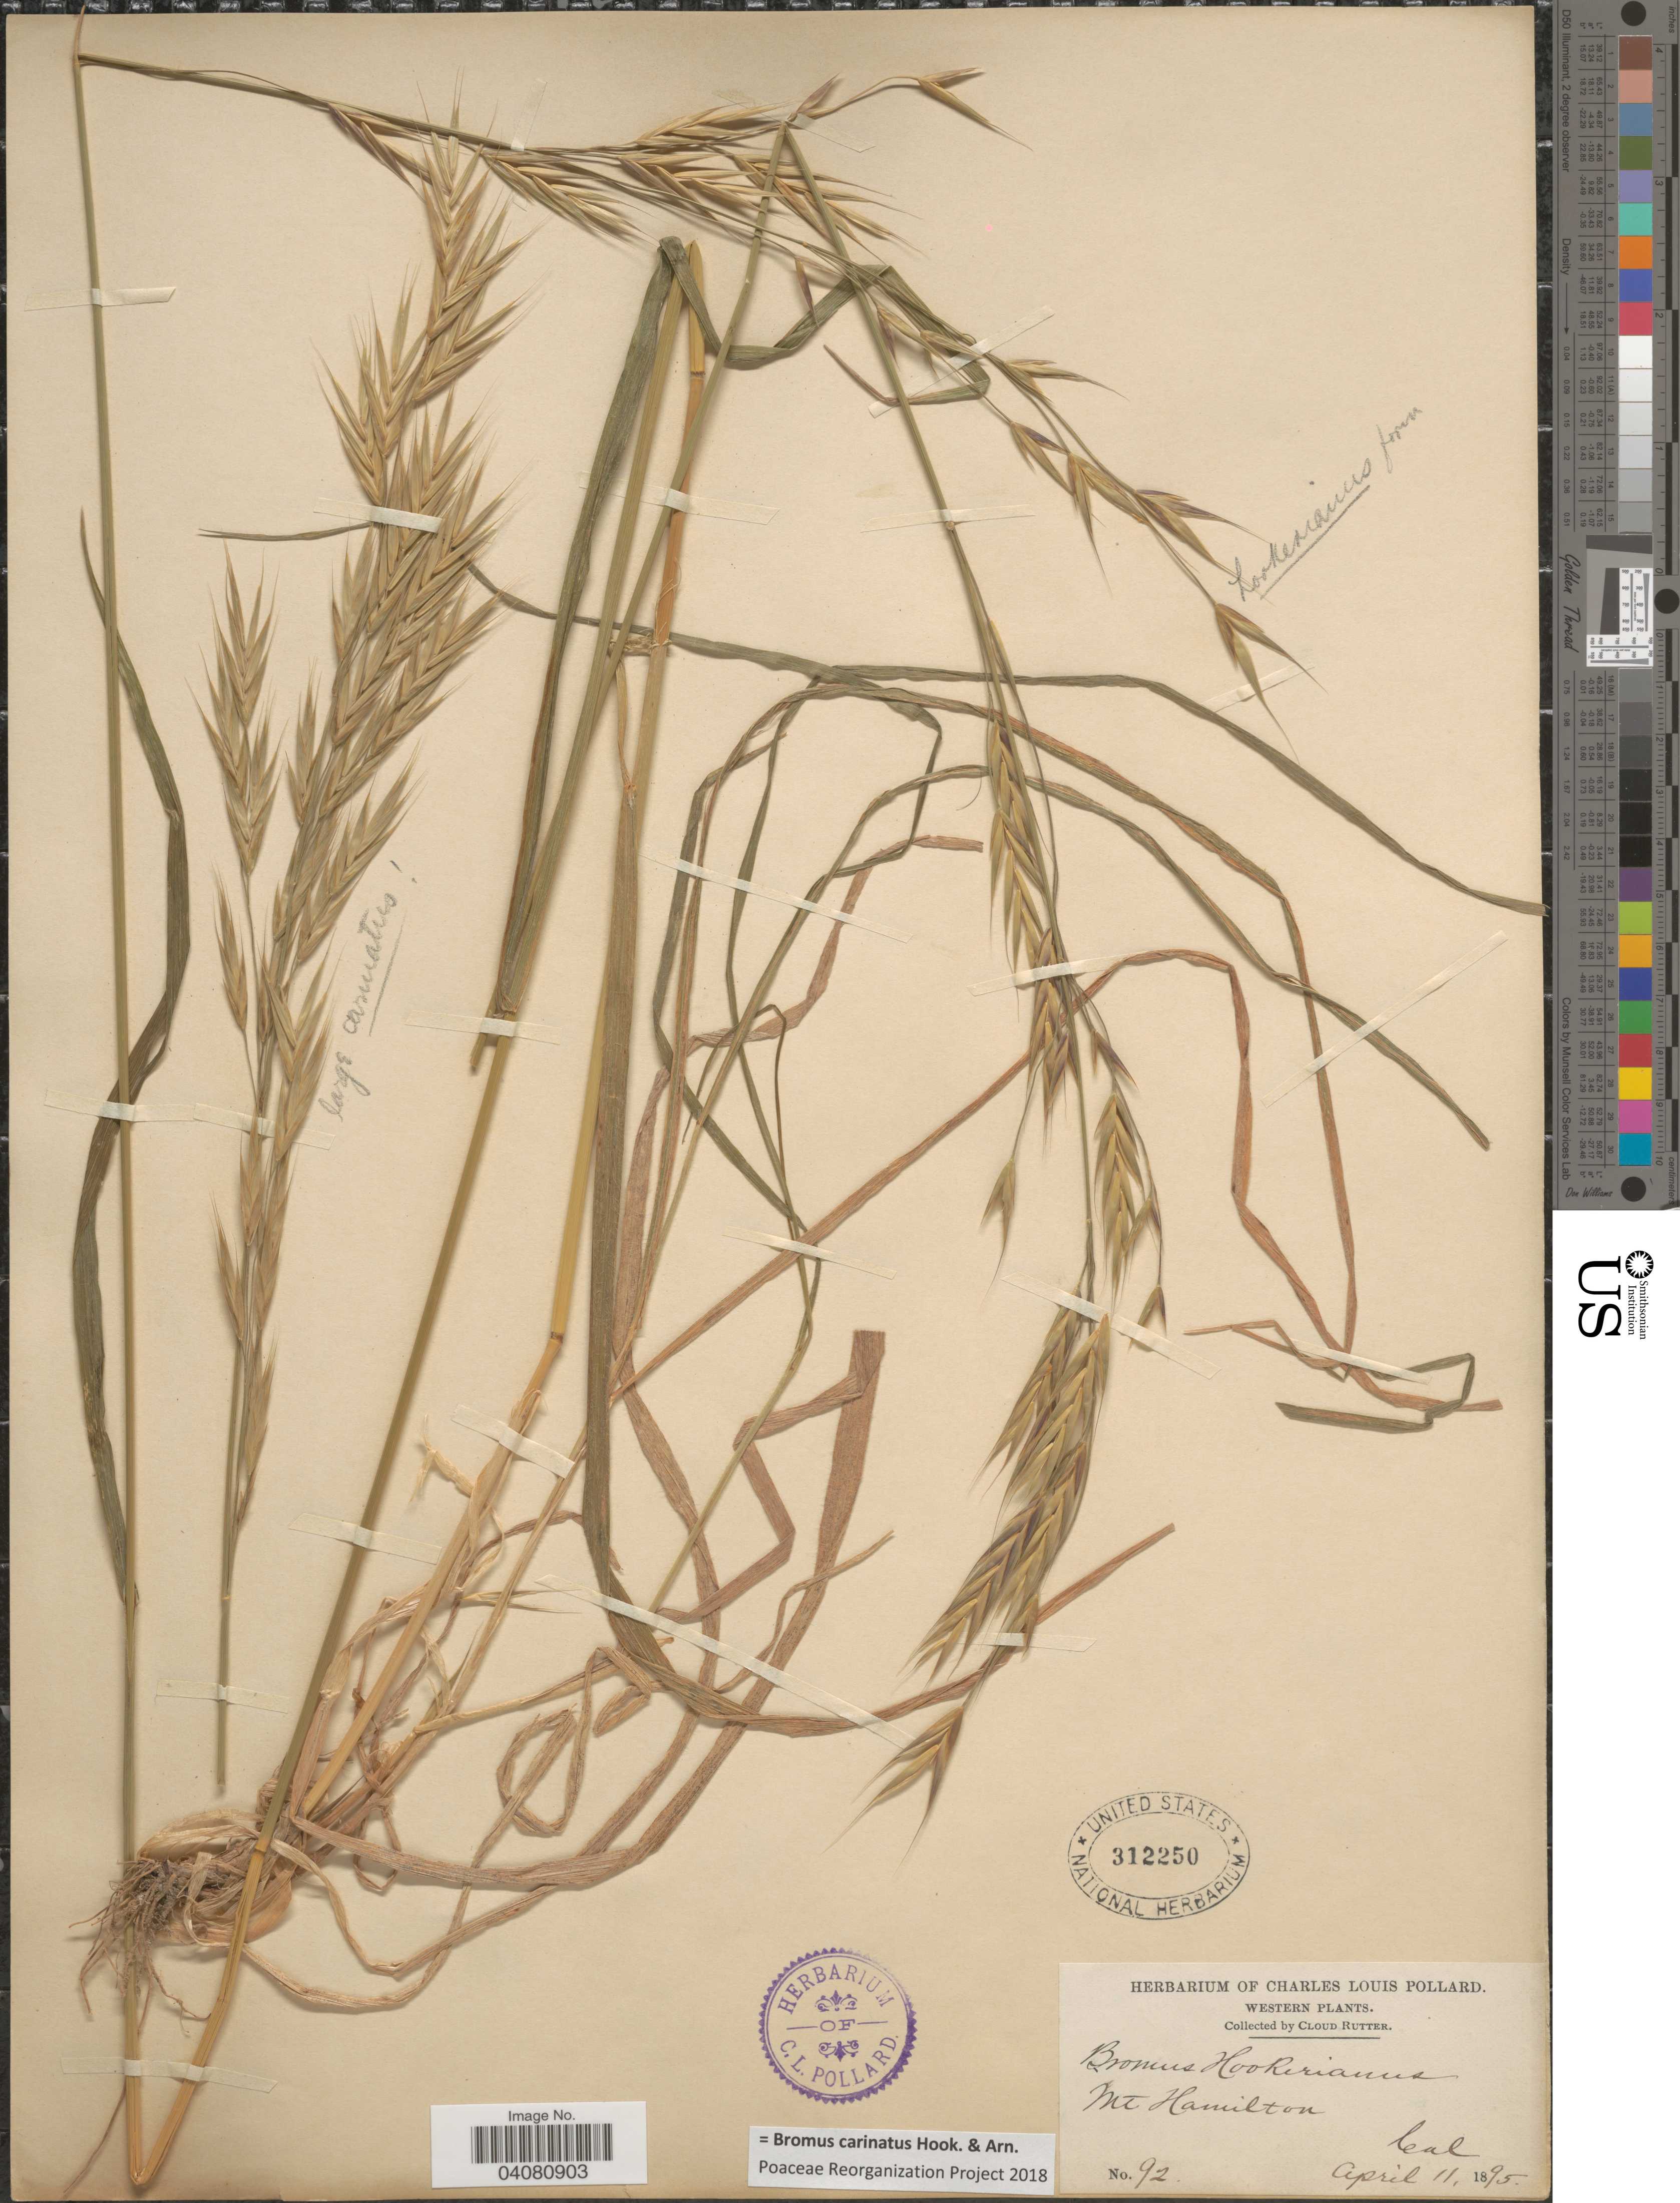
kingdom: Plantae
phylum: Tracheophyta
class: Liliopsida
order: Poales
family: Poaceae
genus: Bromus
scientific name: Bromus carinatus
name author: Hook. & Arn.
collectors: C. Rutter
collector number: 92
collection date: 1895-04-11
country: United States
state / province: California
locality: Western. Mt Hamilton.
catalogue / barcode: US 312250